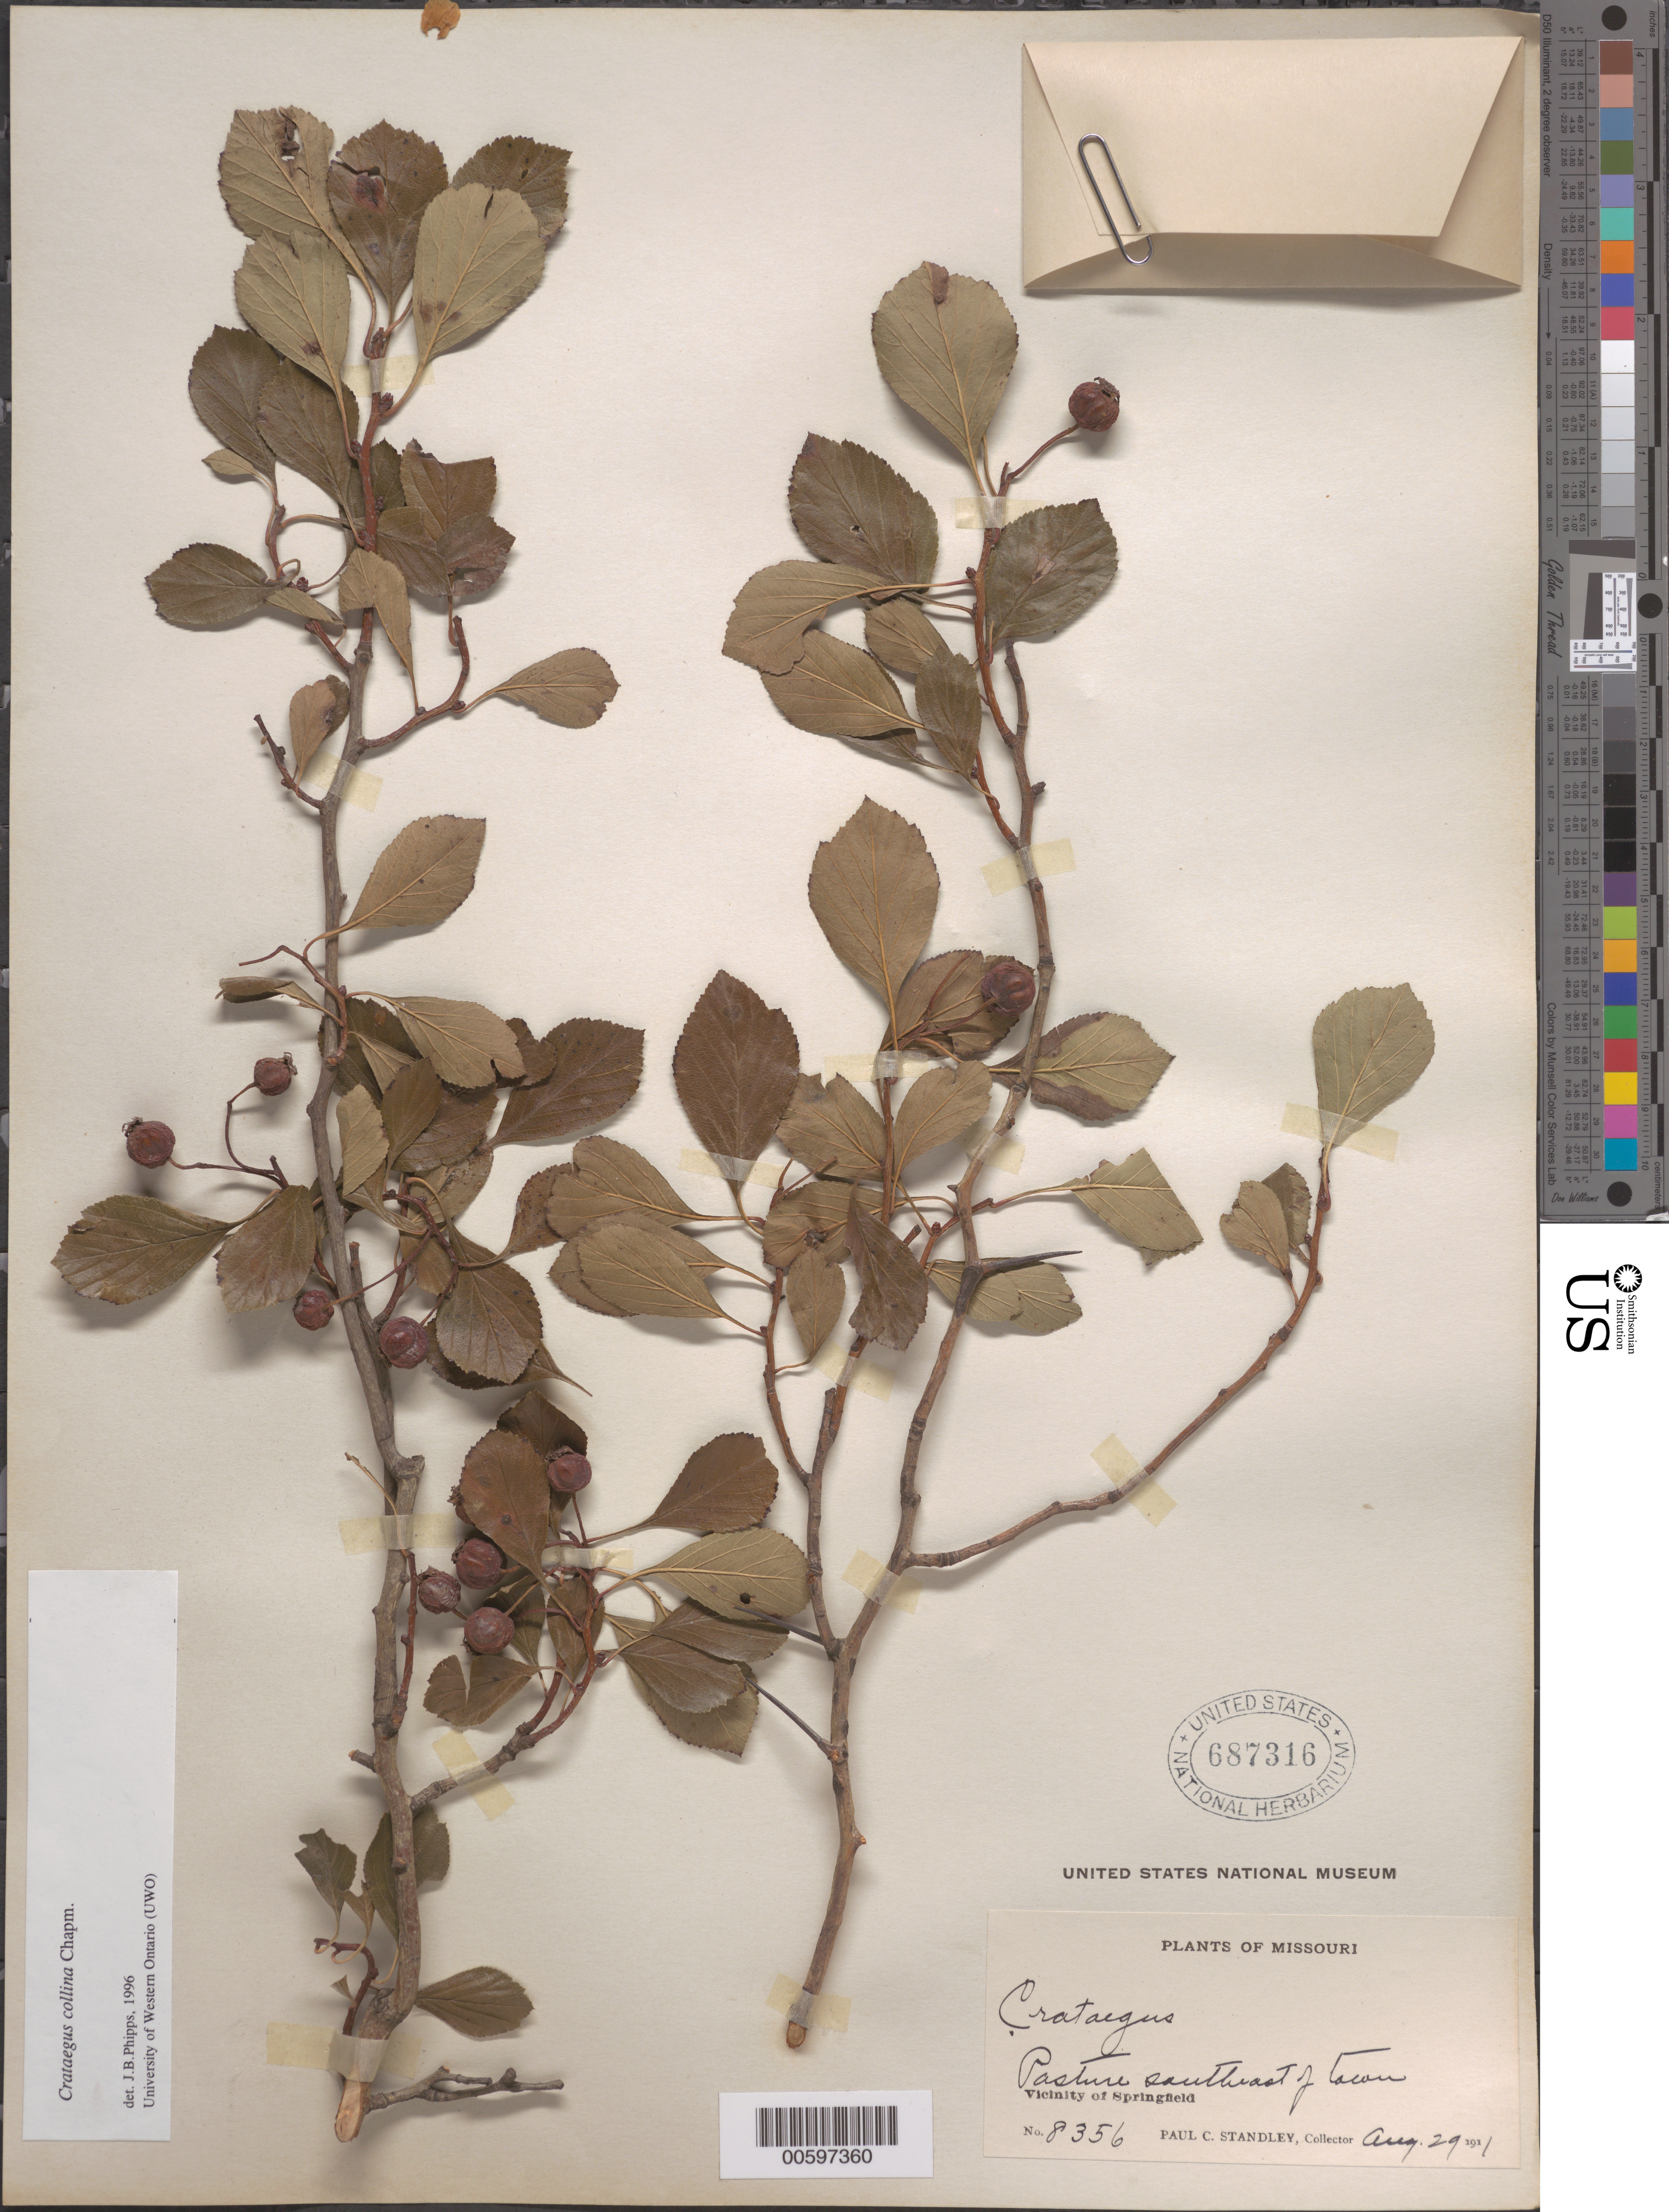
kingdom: Plantae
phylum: Tracheophyta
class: Magnoliopsida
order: Rosales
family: Rosaceae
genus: Crataegus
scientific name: Crataegus collina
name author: Chapm.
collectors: P. C. Standley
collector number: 8356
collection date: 1911-08-29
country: United States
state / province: Missouri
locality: Pasture southeast of town. Vicinity of Springfield.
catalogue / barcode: US 687316